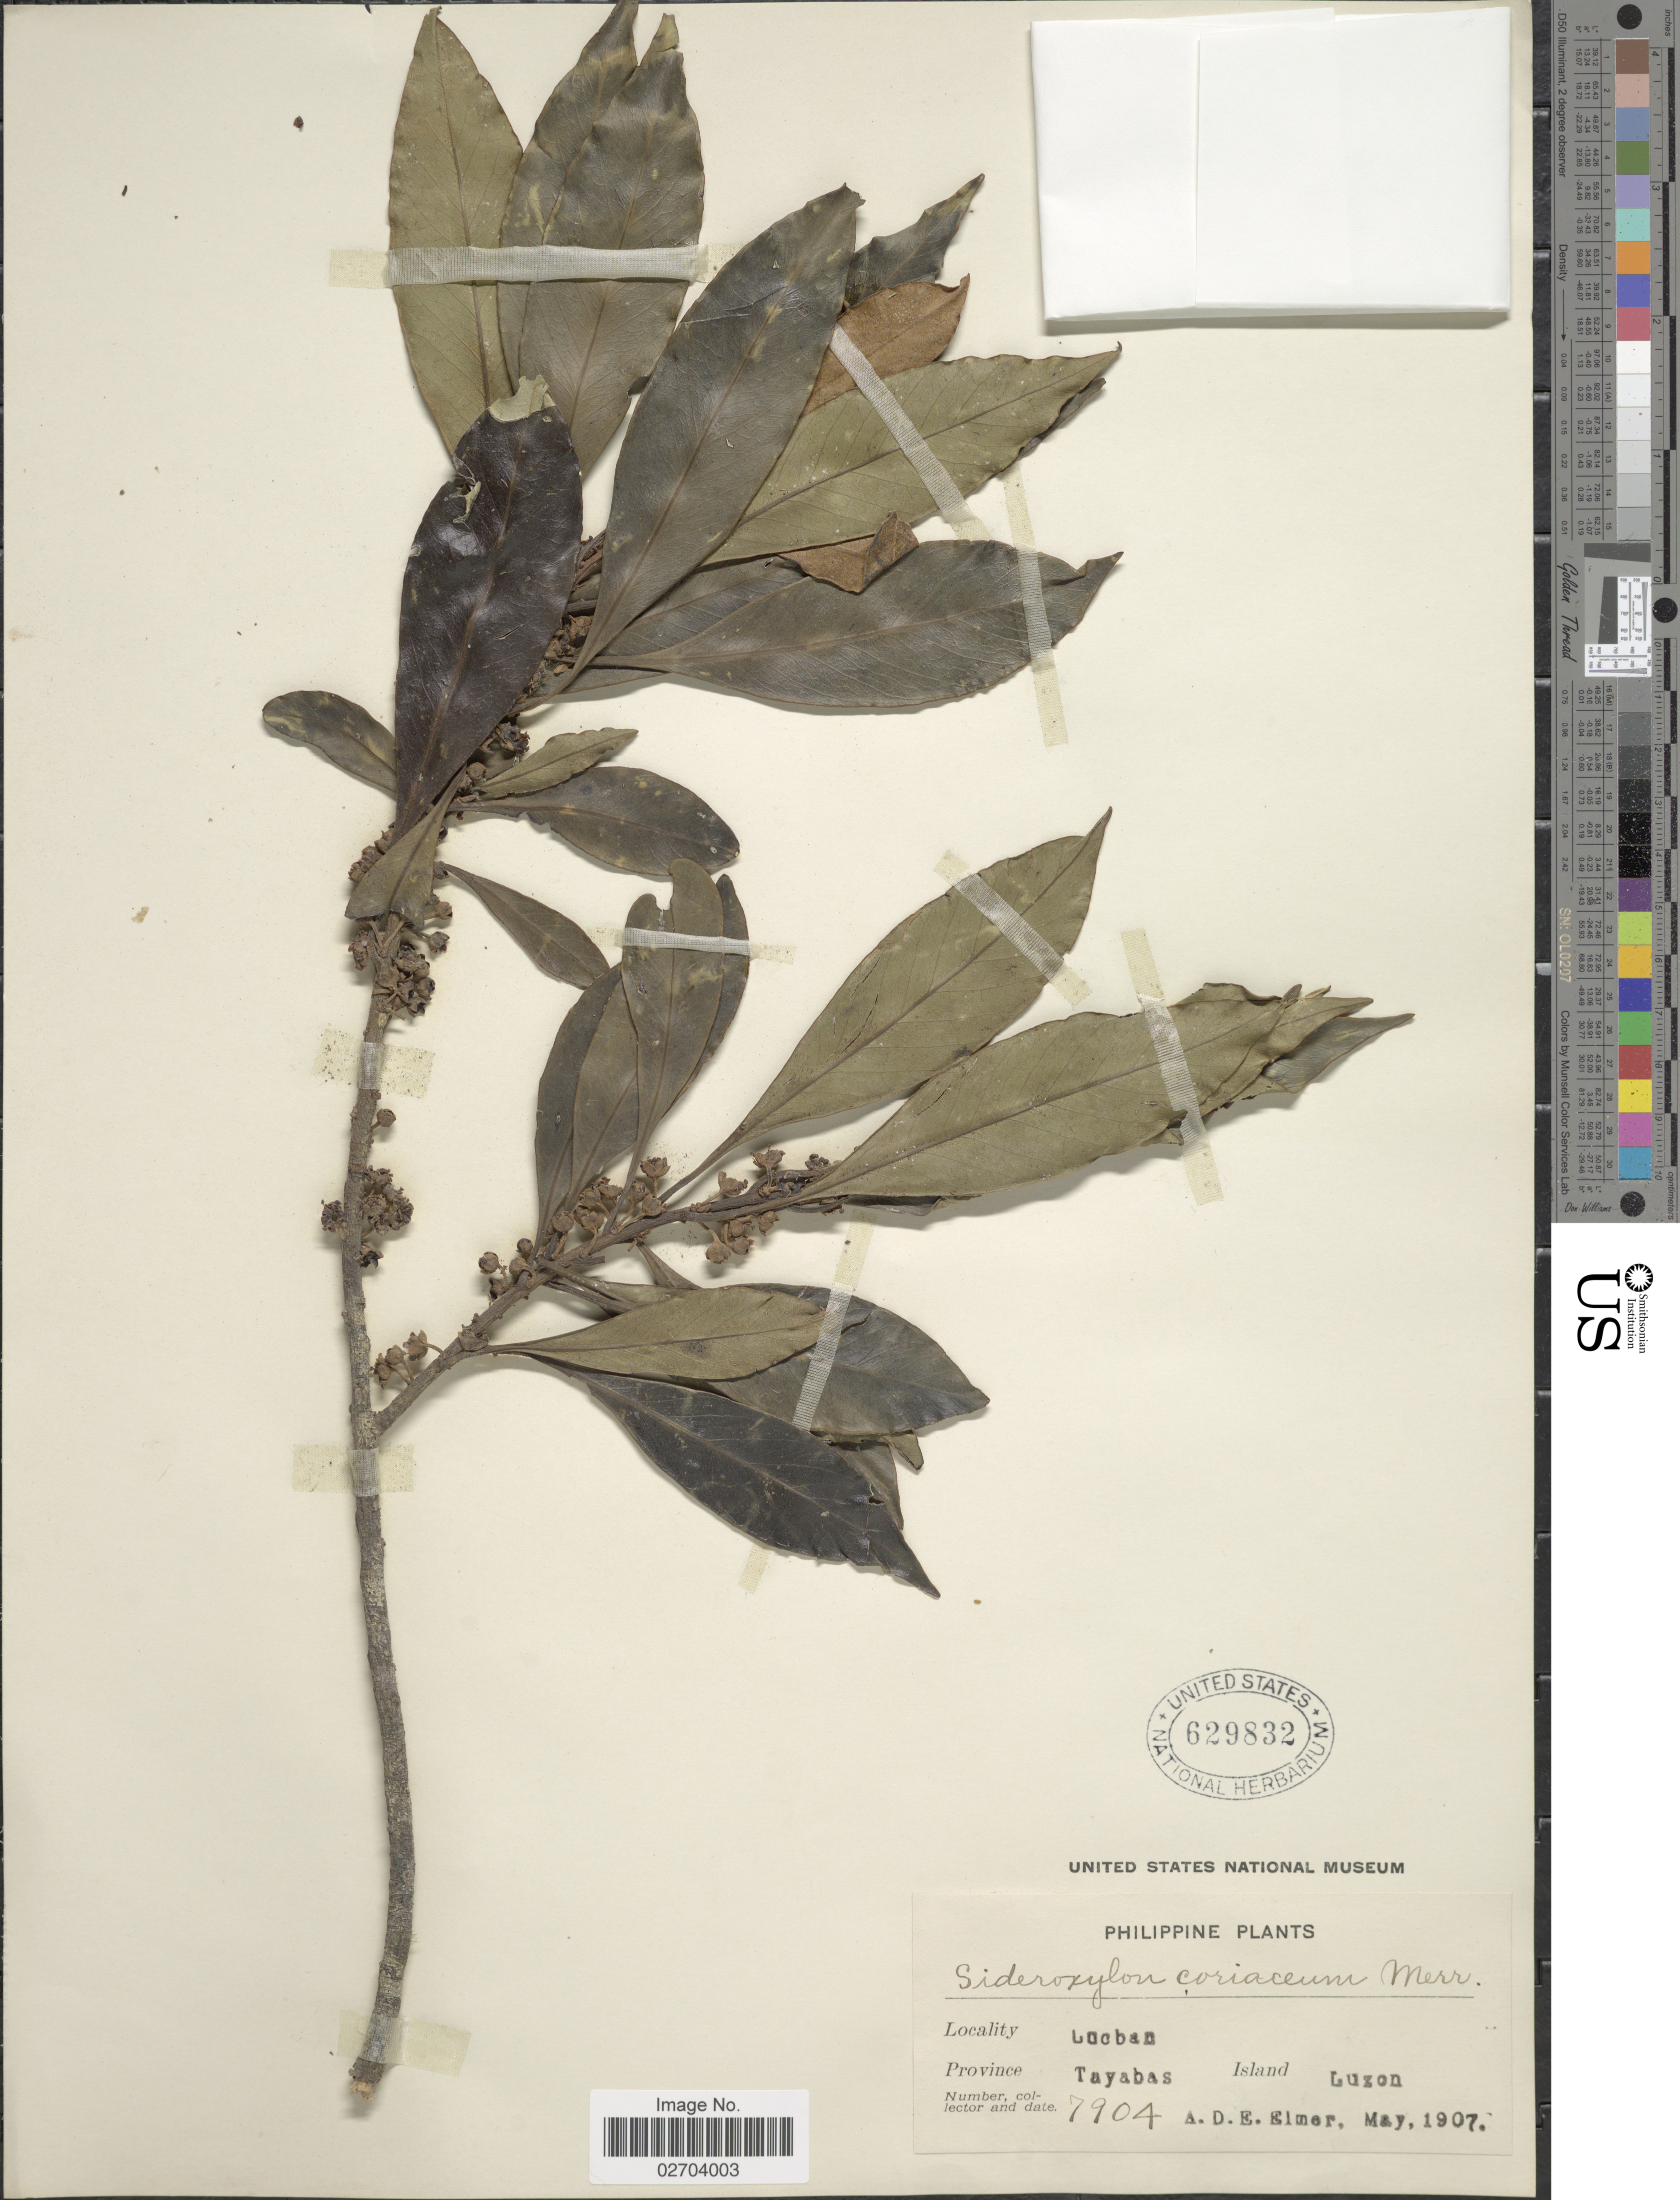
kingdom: Plantae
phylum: Tracheophyta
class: Magnoliopsida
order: Ericales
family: Sapotaceae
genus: Sideroxylon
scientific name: Sideroxylon coriaceum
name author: Merr.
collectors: A. D. E. Elmer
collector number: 7904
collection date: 1907-05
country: Philippines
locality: Lucban, Province Tayabas, Island Luzon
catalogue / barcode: US 629832